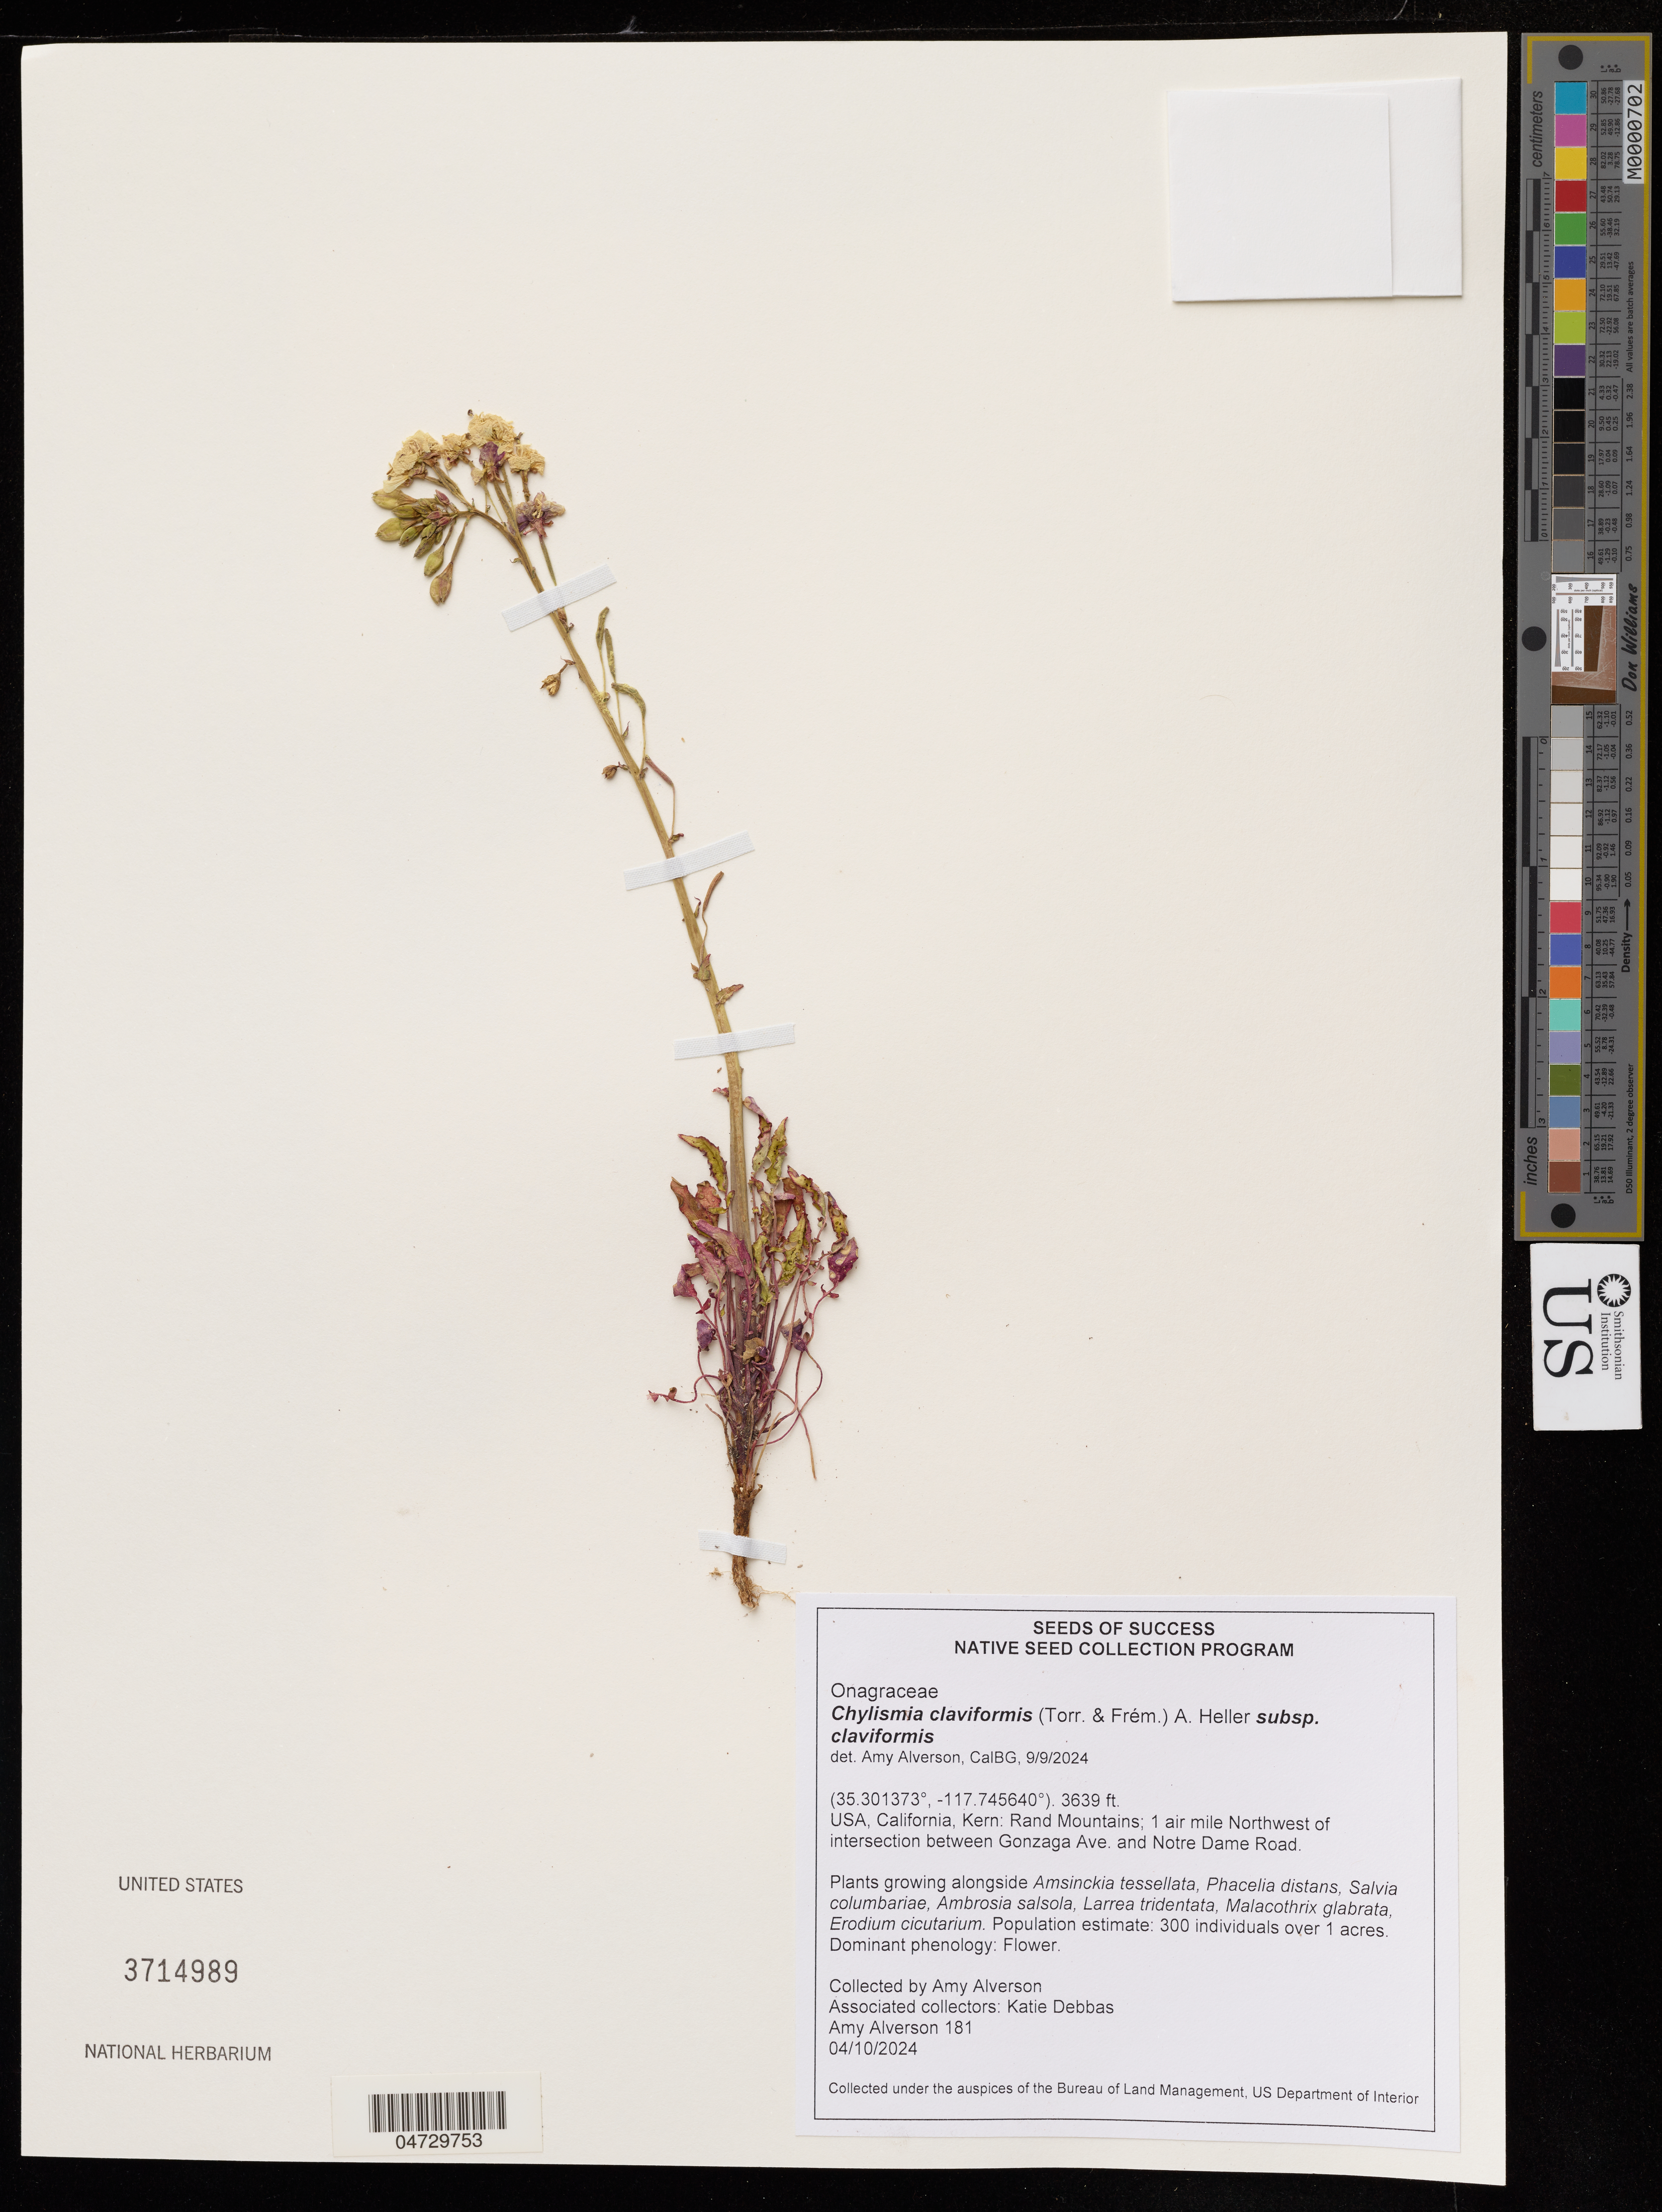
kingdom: Plantae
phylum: Tracheophyta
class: Magnoliopsida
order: Myrtales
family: Onagraceae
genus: Chylismia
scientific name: Chylismia claviformis subsp. claviformis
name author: (Torr. & Frém.) A. Heller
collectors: A. Alverson & K. Debbas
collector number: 181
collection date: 2024-04-10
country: United States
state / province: California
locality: Kern: Rand Mountains; 1 air mile Northwest of intersection between Gonzaga Ave. and Notre Dame Road.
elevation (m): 1109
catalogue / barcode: US 3714989